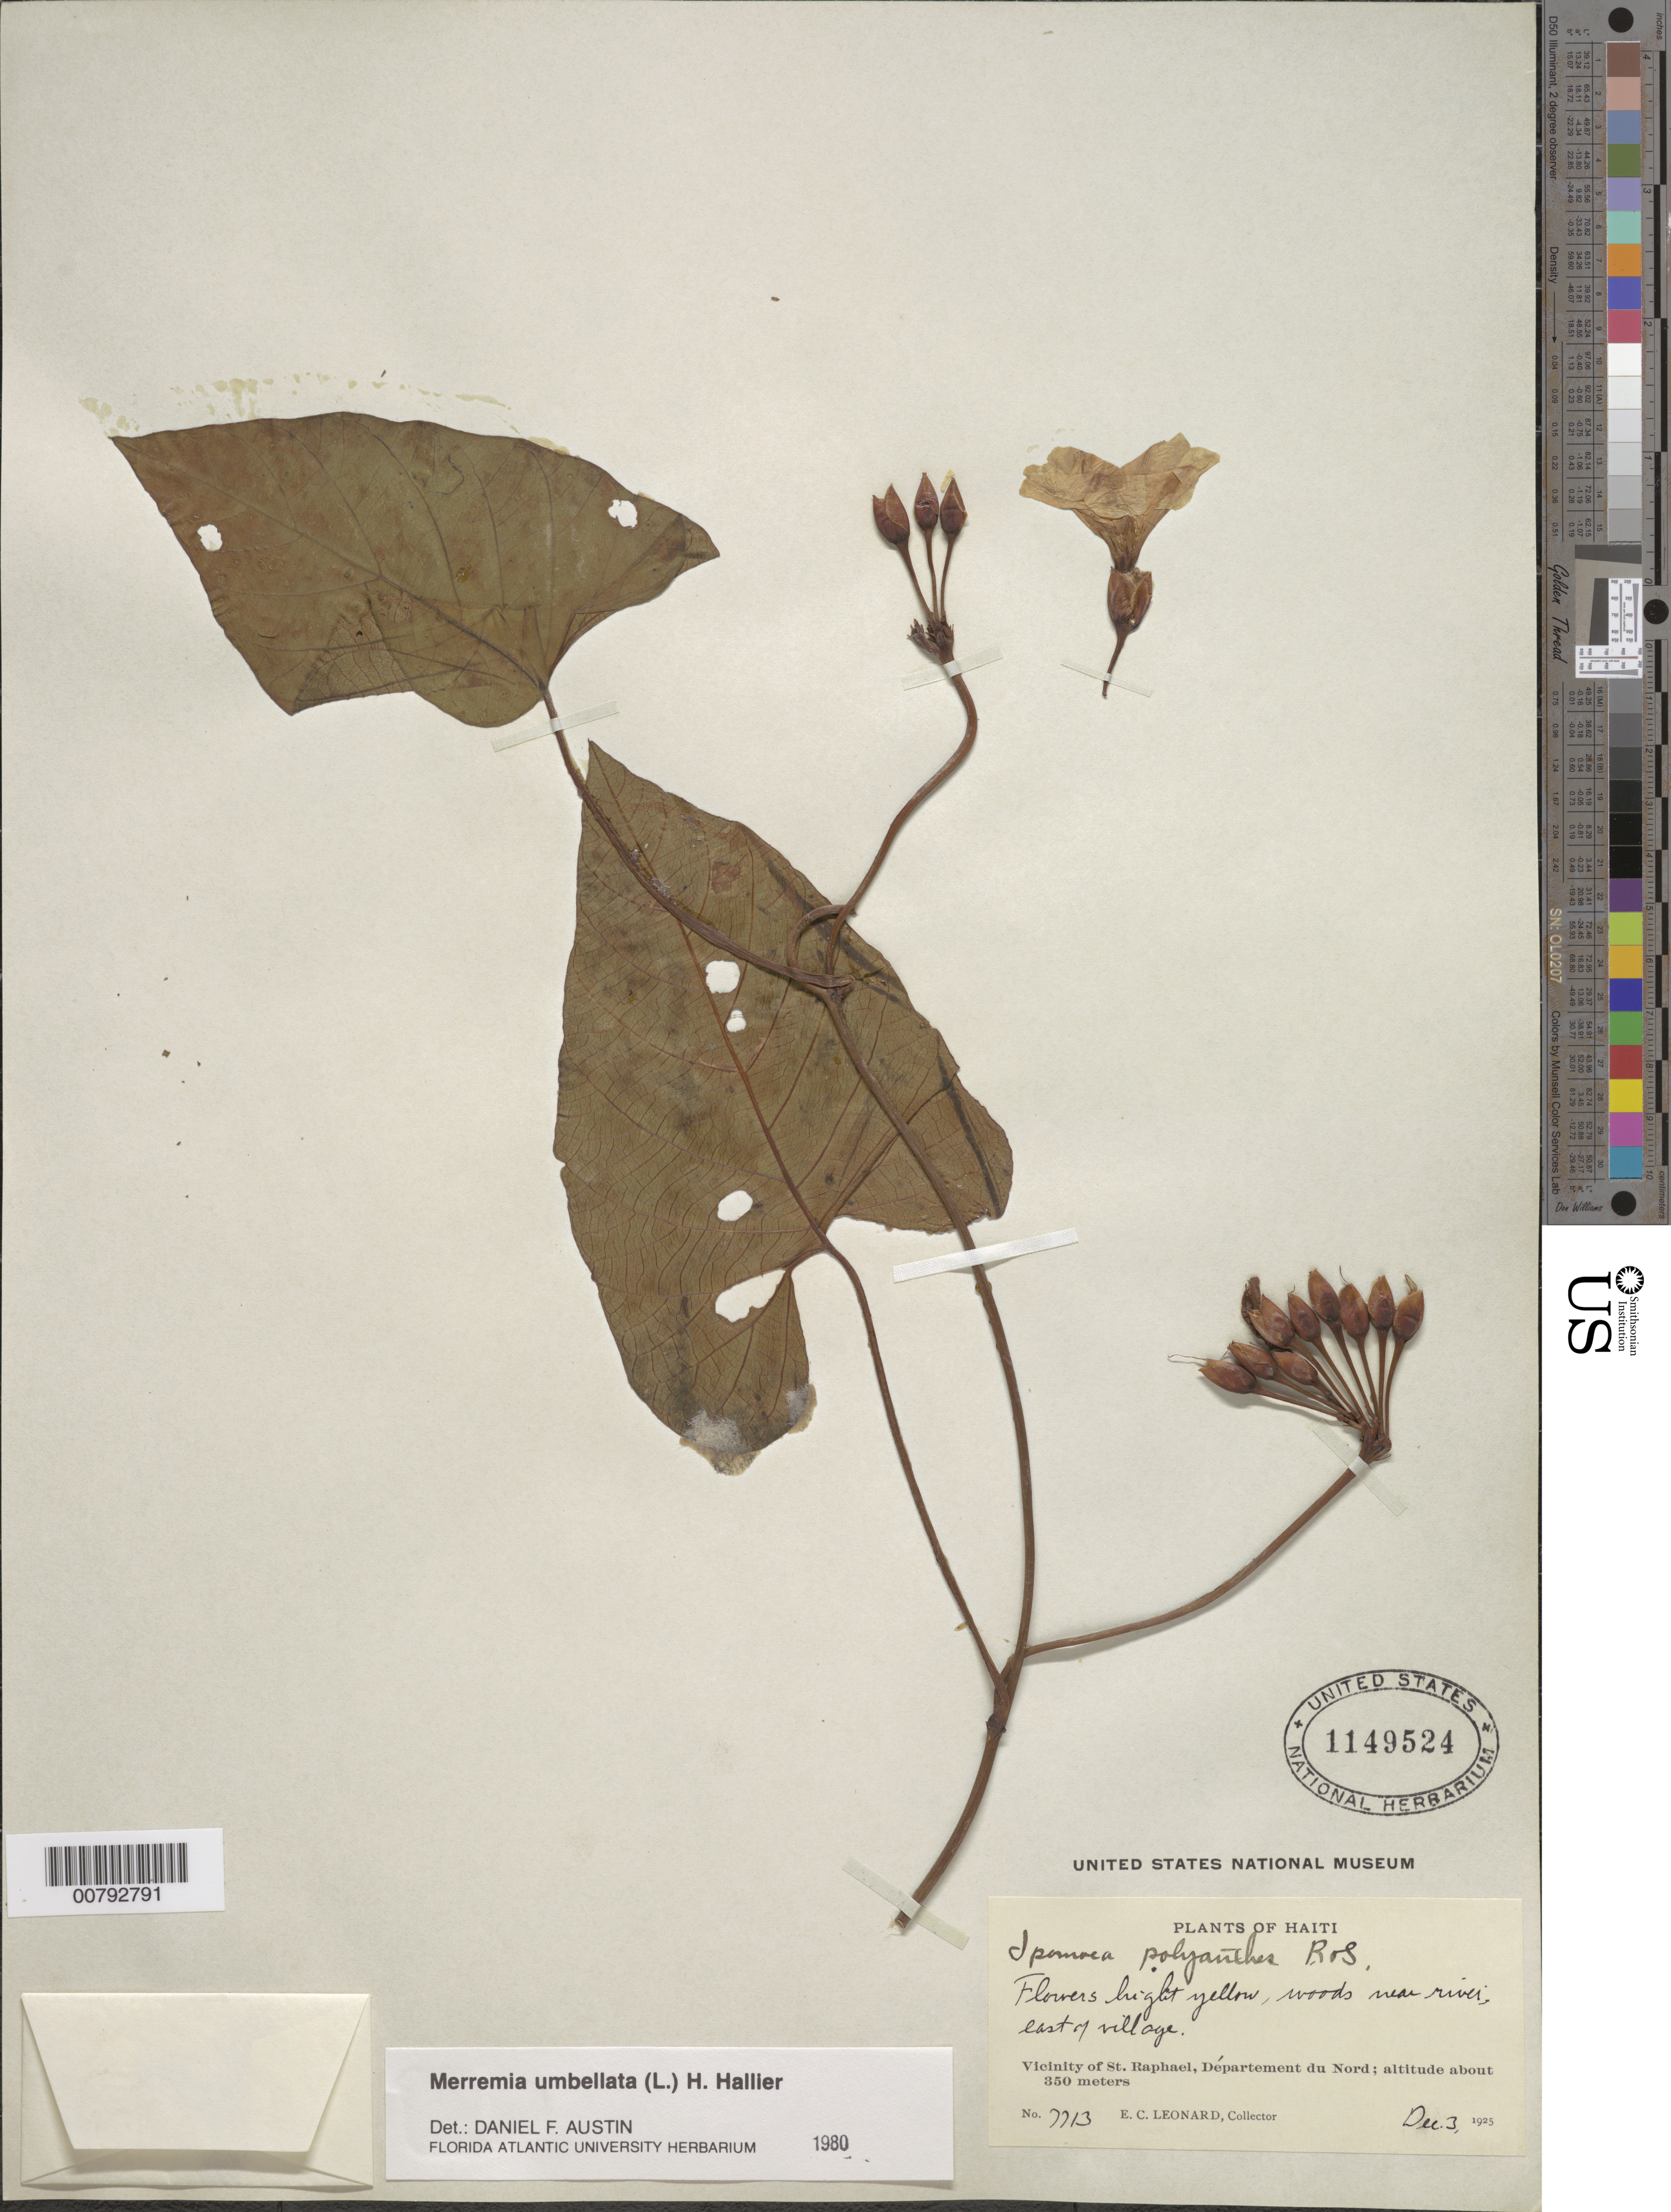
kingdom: Plantae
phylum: Tracheophyta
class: Magnoliopsida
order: Solanales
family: Convolvulaceae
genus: Camonea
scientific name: Camonea umbellata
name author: (L.) A. R. Simões & Staples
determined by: Strong, Mark T., (BOT), Smithsonian Institution - National Museum of Natural History (UNITED STATES)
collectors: E. C. Leonard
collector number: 7713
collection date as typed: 03 Dec 1925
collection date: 1925-12-03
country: Haiti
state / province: Nord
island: Hispaniola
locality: Vicinity of St. Raphael, east of village.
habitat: Woods near river.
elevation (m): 350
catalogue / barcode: US 1149524